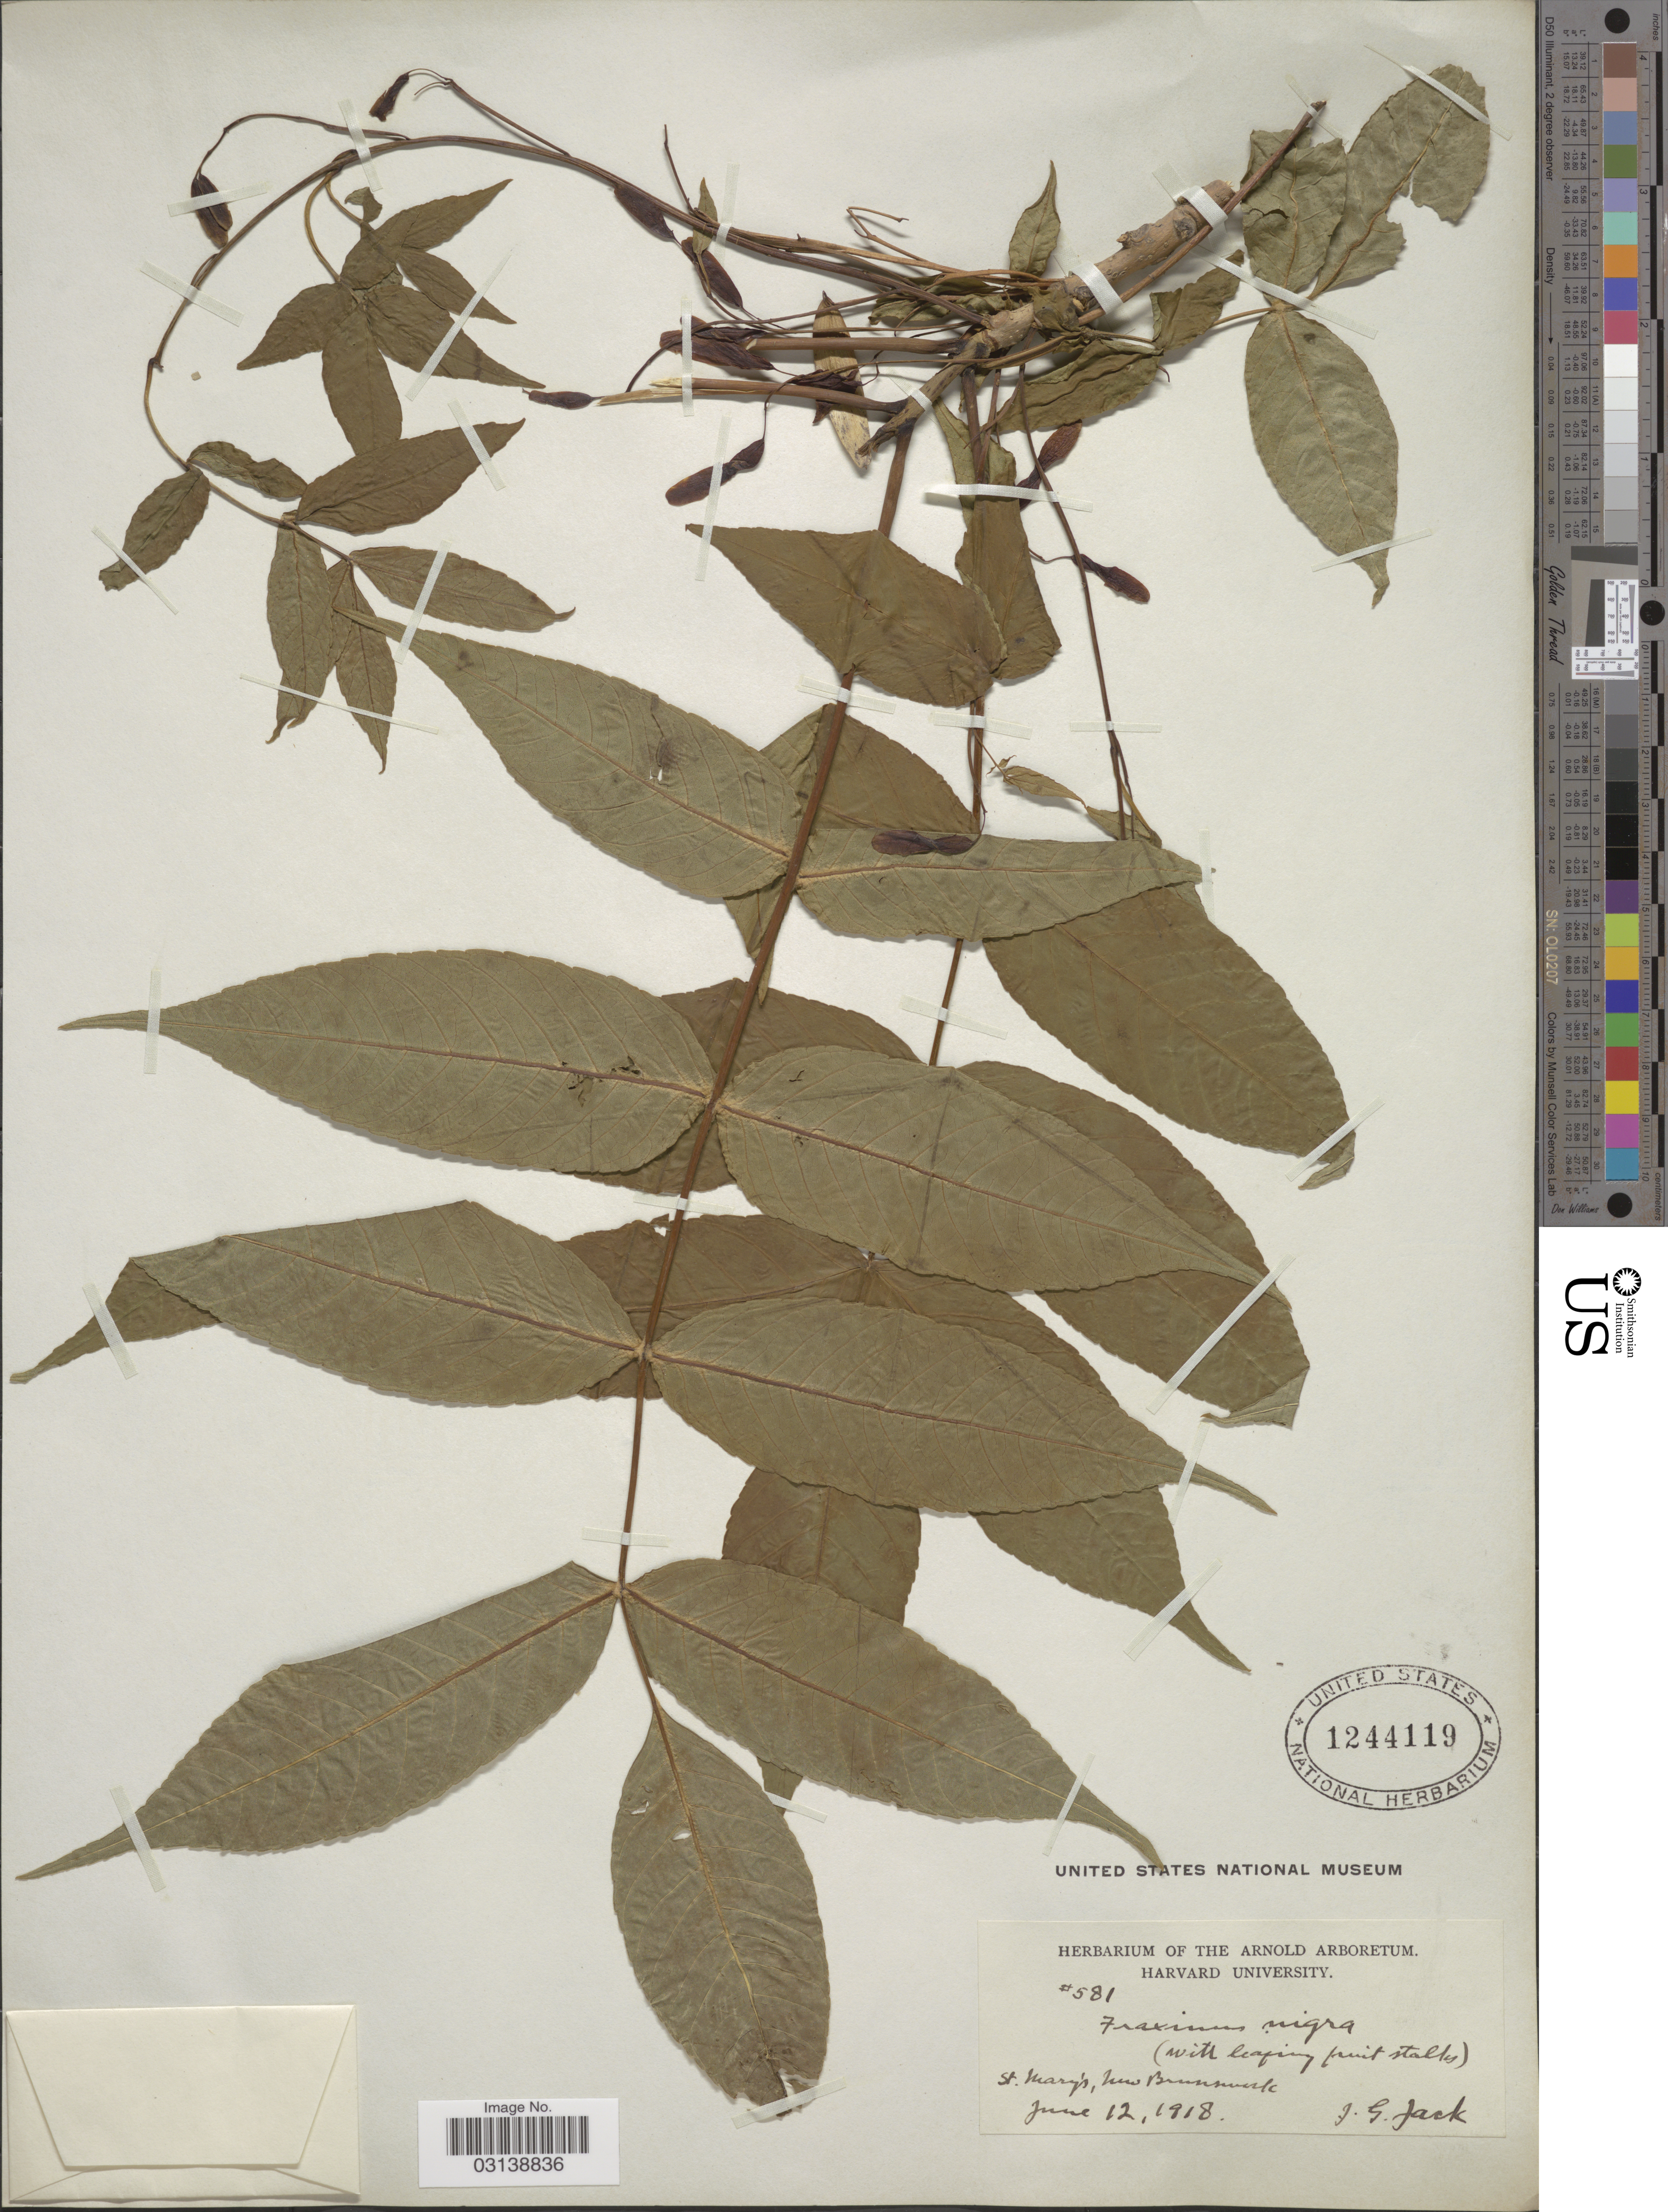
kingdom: Plantae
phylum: Tracheophyta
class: Magnoliopsida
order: Lamiales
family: Oleaceae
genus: Fraxinus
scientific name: Fraxinus nigra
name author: Marshall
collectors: J. G. Jack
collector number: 581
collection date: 1918-06-12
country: Canada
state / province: New Brunswick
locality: St. Mary's.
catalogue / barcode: US 1244119